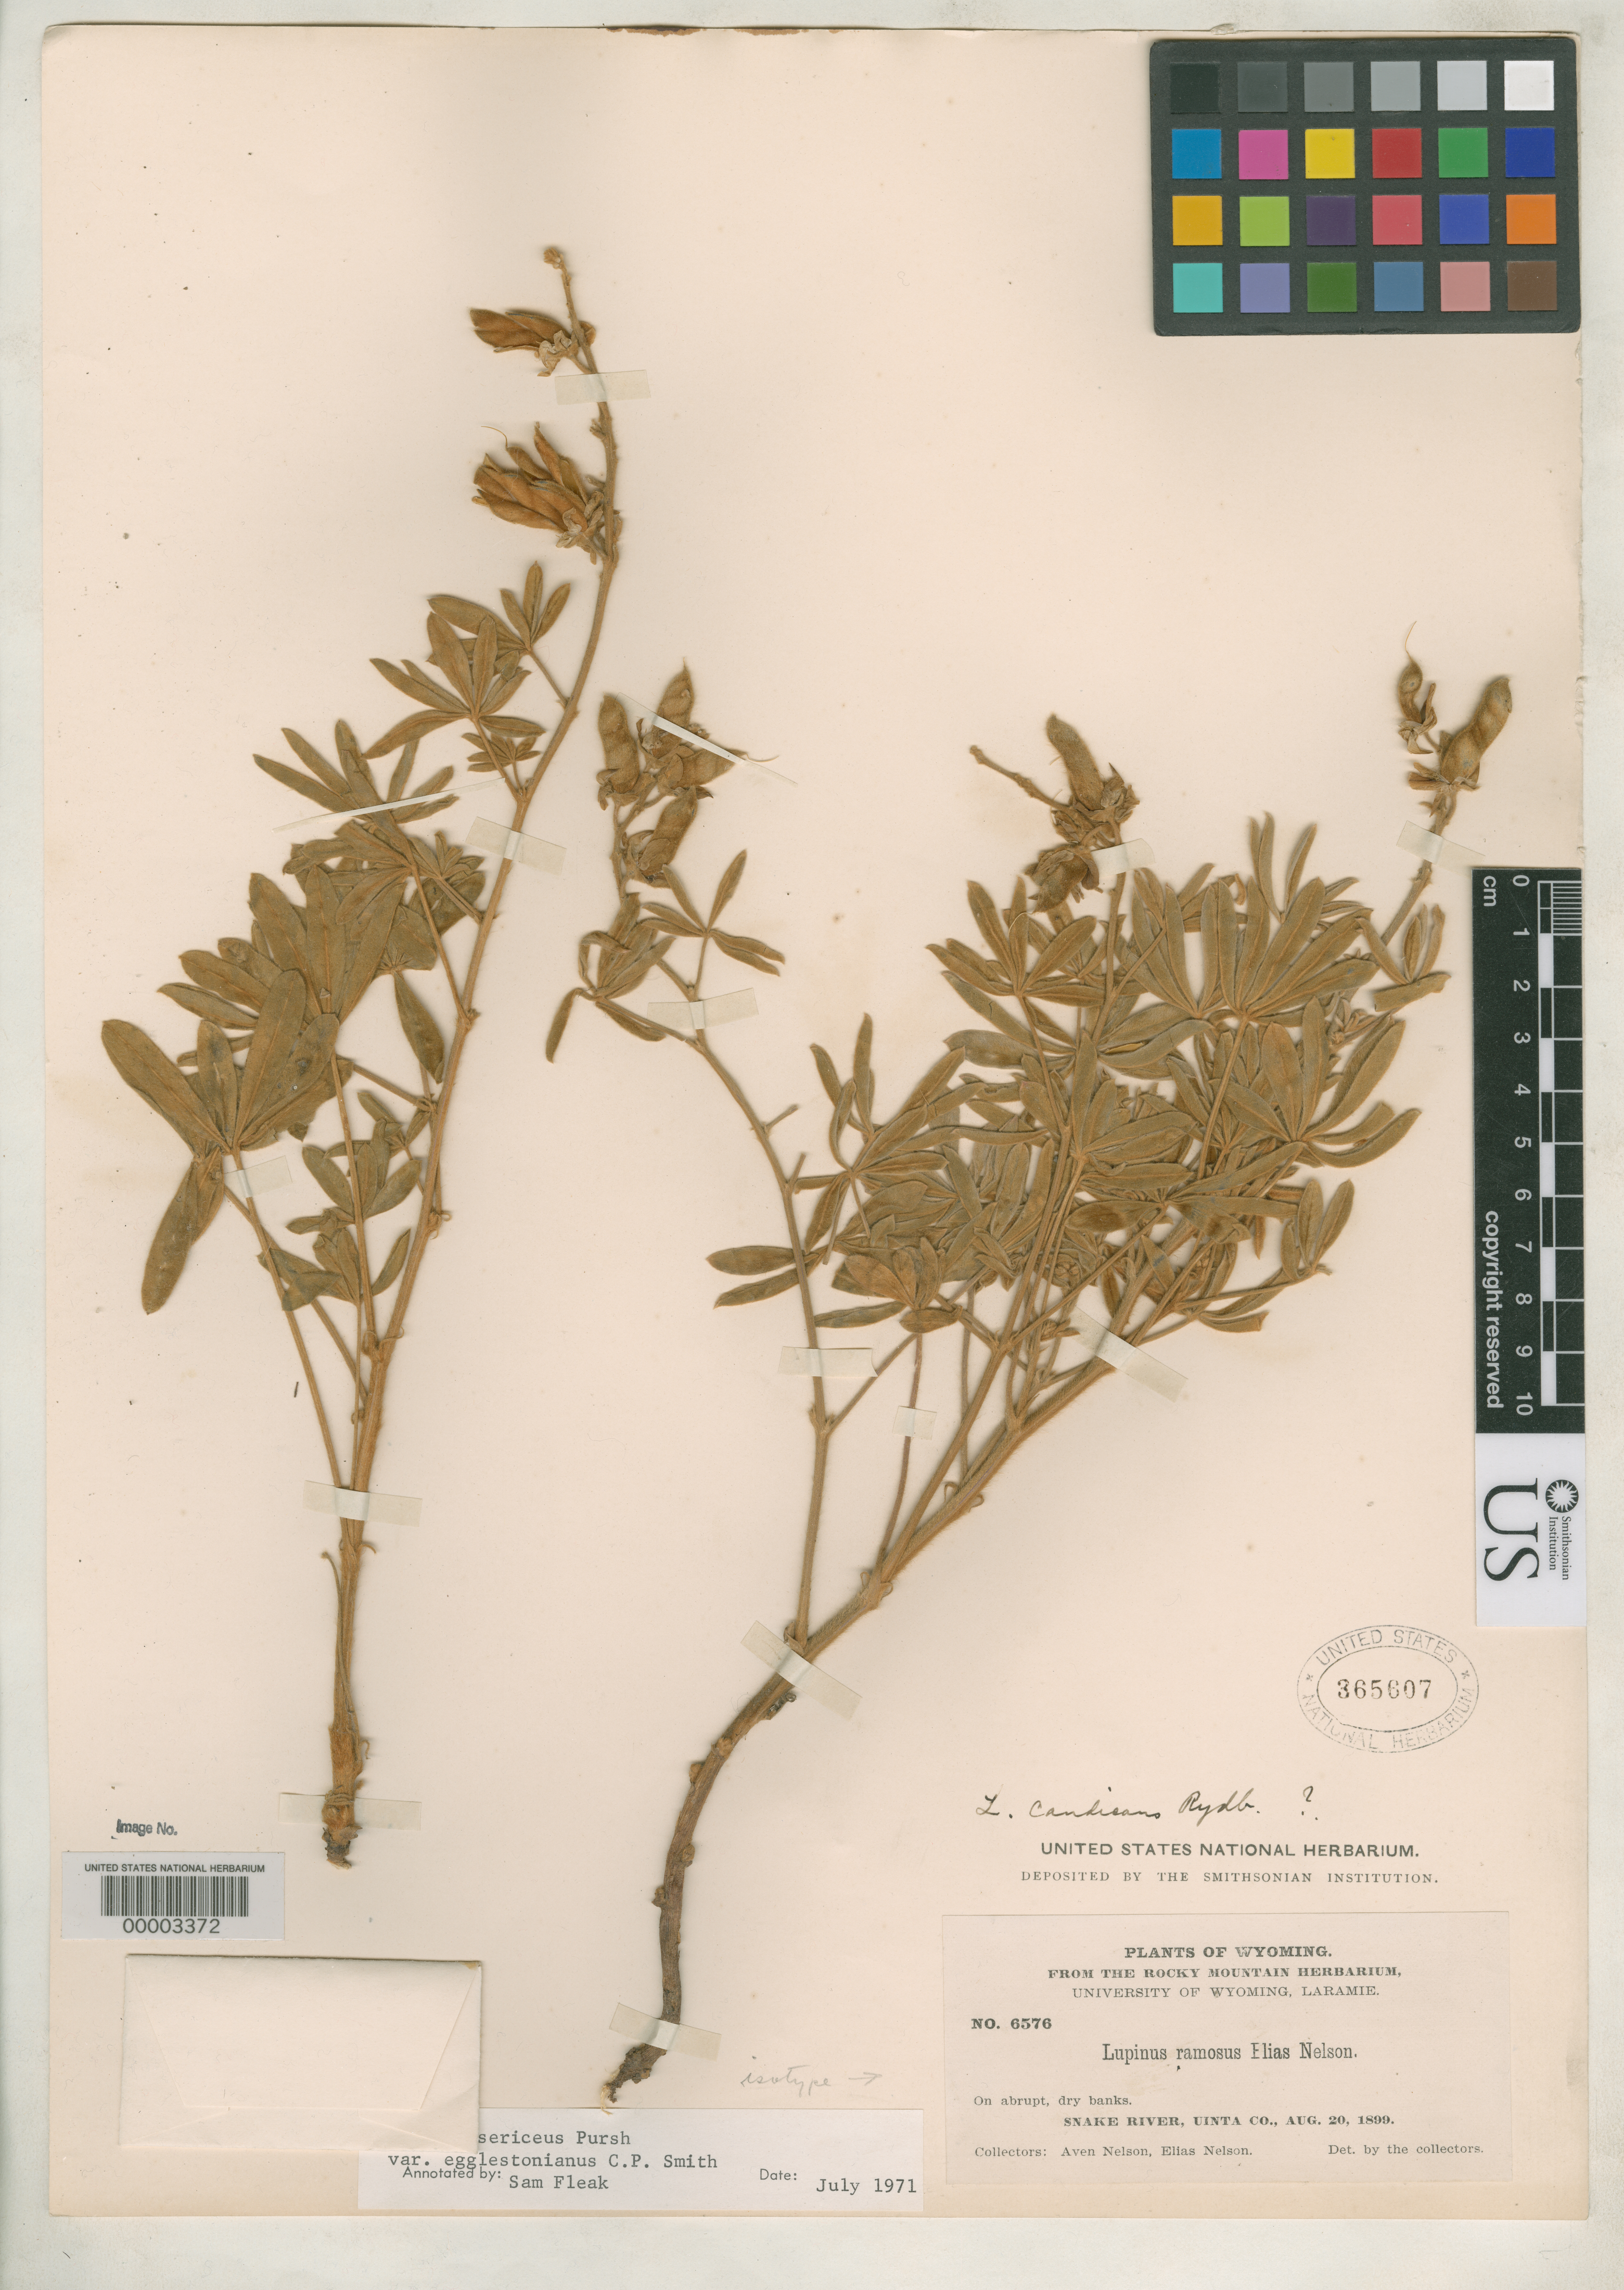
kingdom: Plantae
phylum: Tracheophyta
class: Magnoliopsida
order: Fabales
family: Fabaceae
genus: Lupinus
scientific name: Lupinus ramosus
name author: E.E. Nelson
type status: Isotype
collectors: A. Nelson & E. Nelson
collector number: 6576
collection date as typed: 20 Aug 1899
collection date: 1899-08-20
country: United States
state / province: Wyoming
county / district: Uinta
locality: Snake River.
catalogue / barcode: US 365607